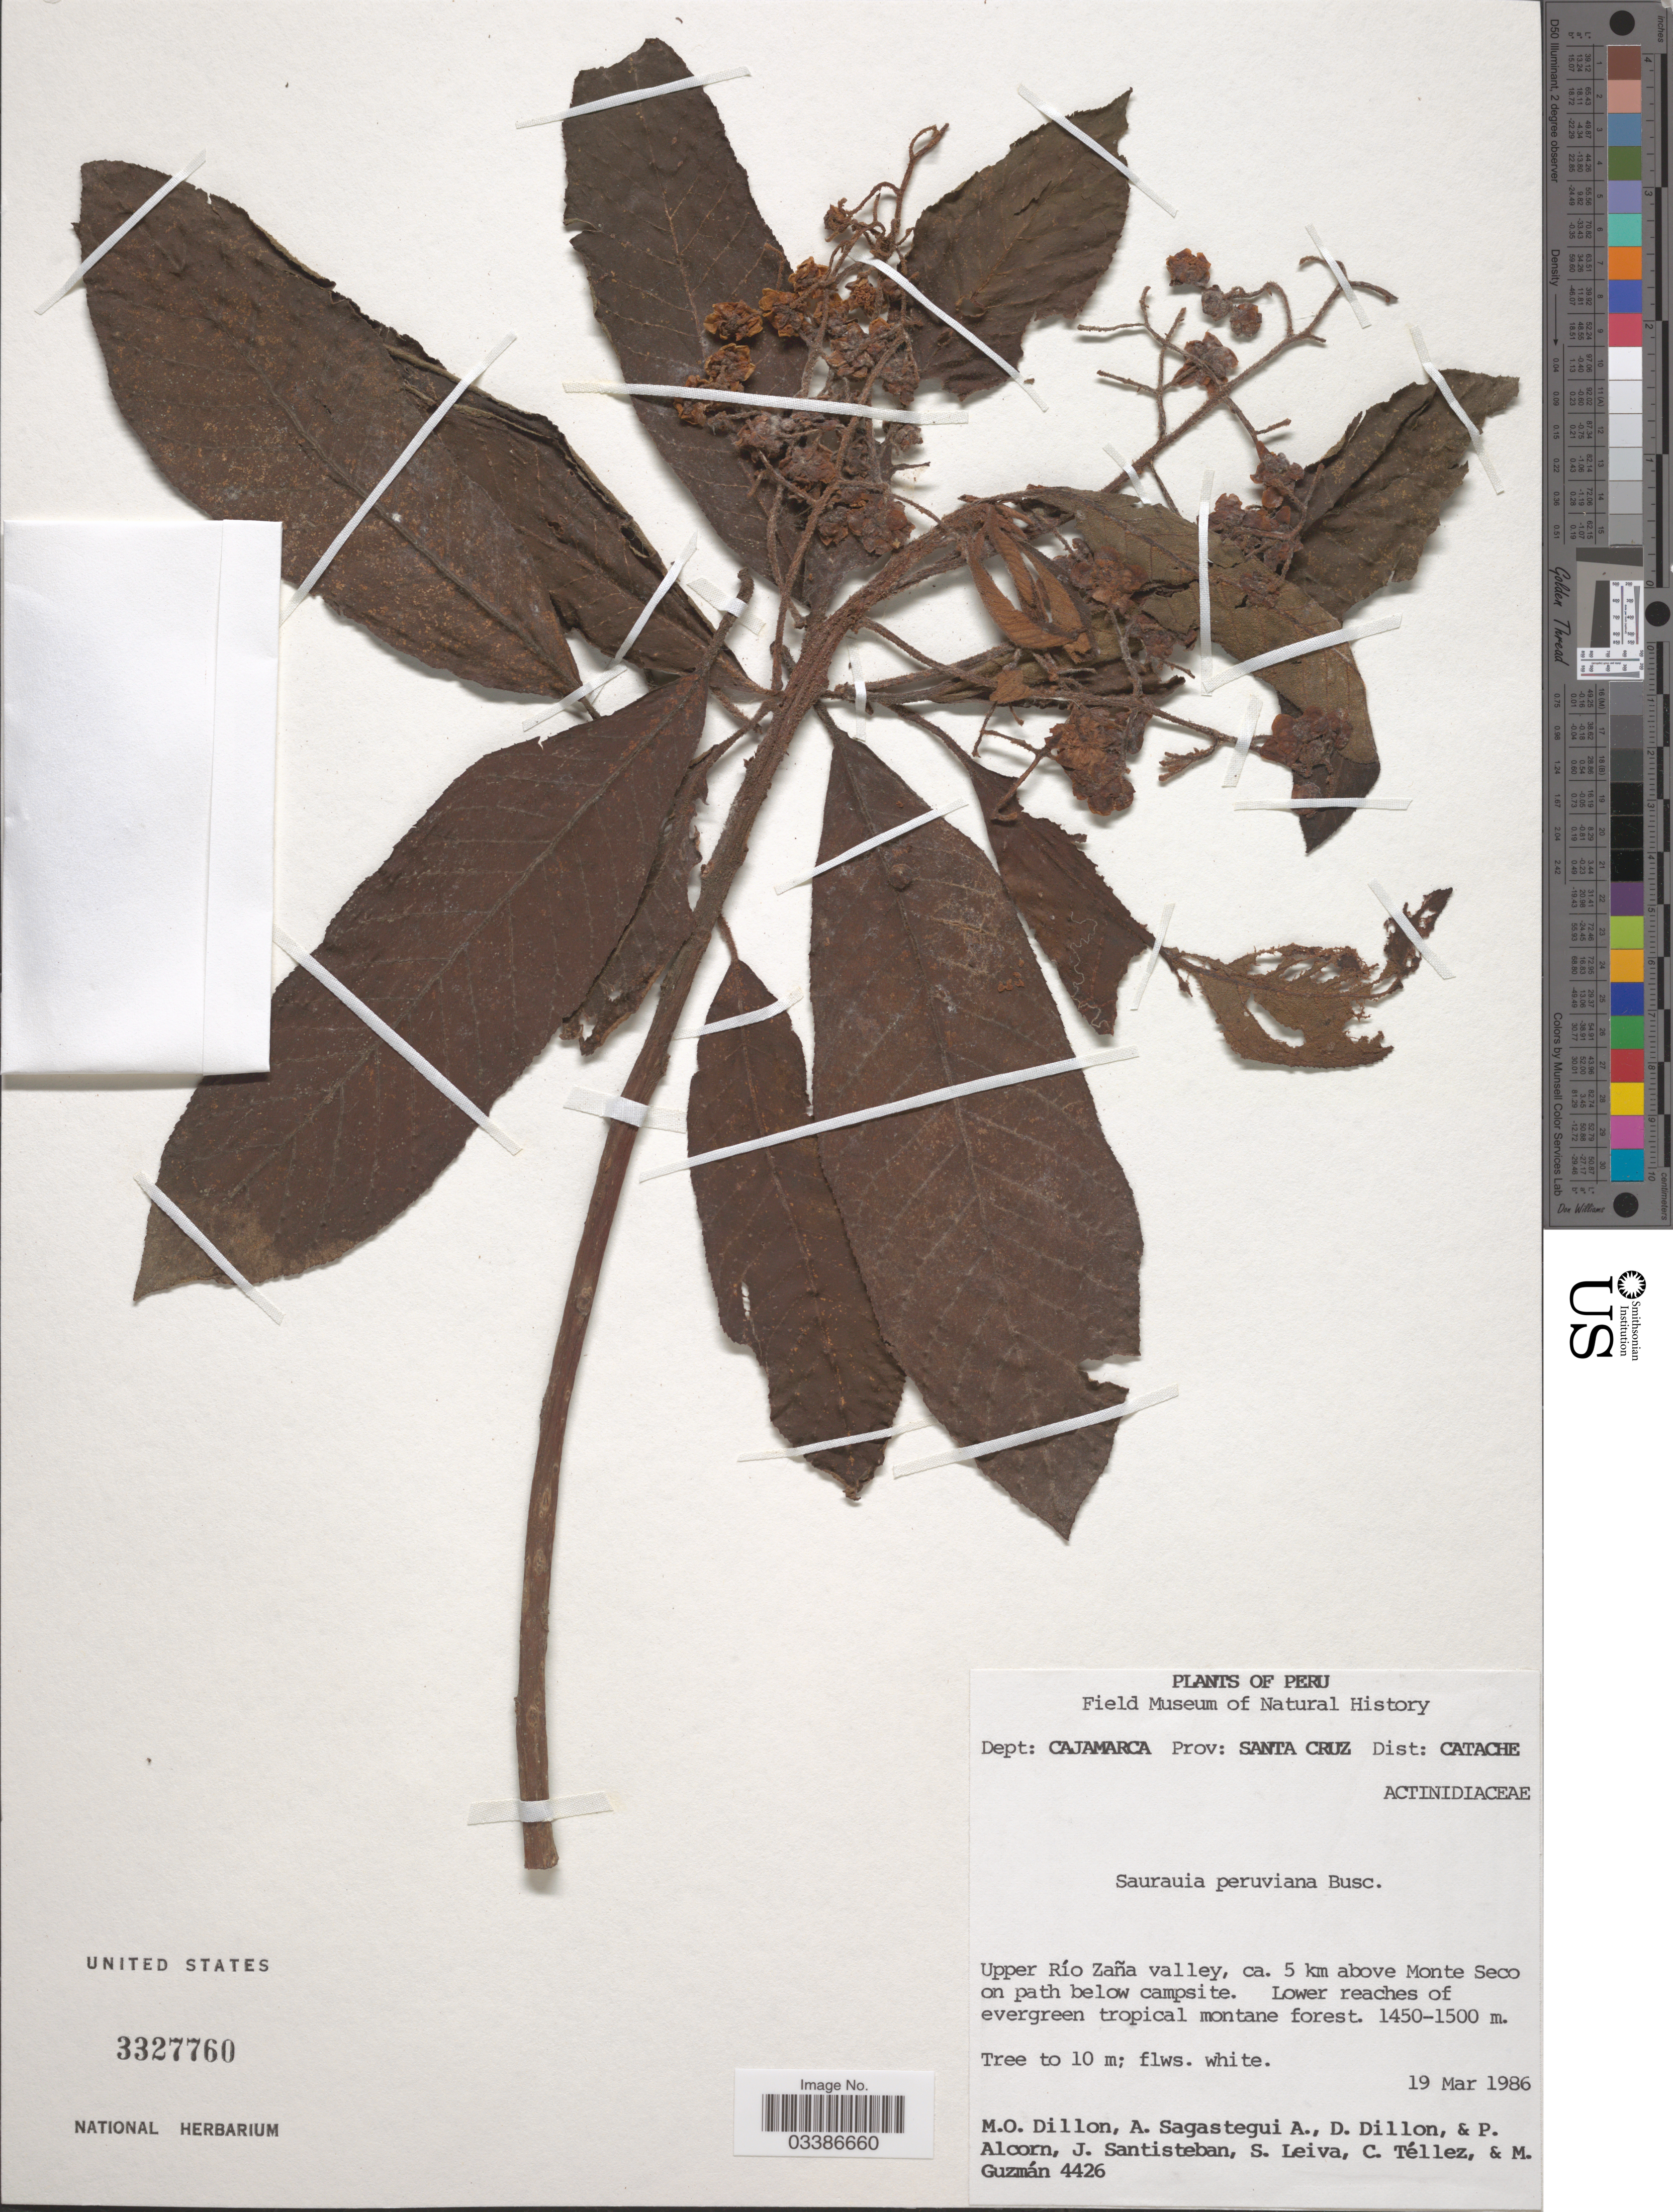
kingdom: Plantae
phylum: Tracheophyta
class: Magnoliopsida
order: Ericales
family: Actinidiaceae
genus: Saurauia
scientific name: Saurauia peruviana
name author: Buscal.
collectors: M. O. Dillon, A. Sagástegui A., D. Dillon, P. Alcorn & et al.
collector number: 4426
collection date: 1986-03-19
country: Peru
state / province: Cajamarca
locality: Dept: Cajamarca. Prov. Santa Cruz. Dist: Catache. Upper Río Zaña valley, ca. 5 km above Monte Seco on path below campsite.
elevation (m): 1450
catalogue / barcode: US 3327760